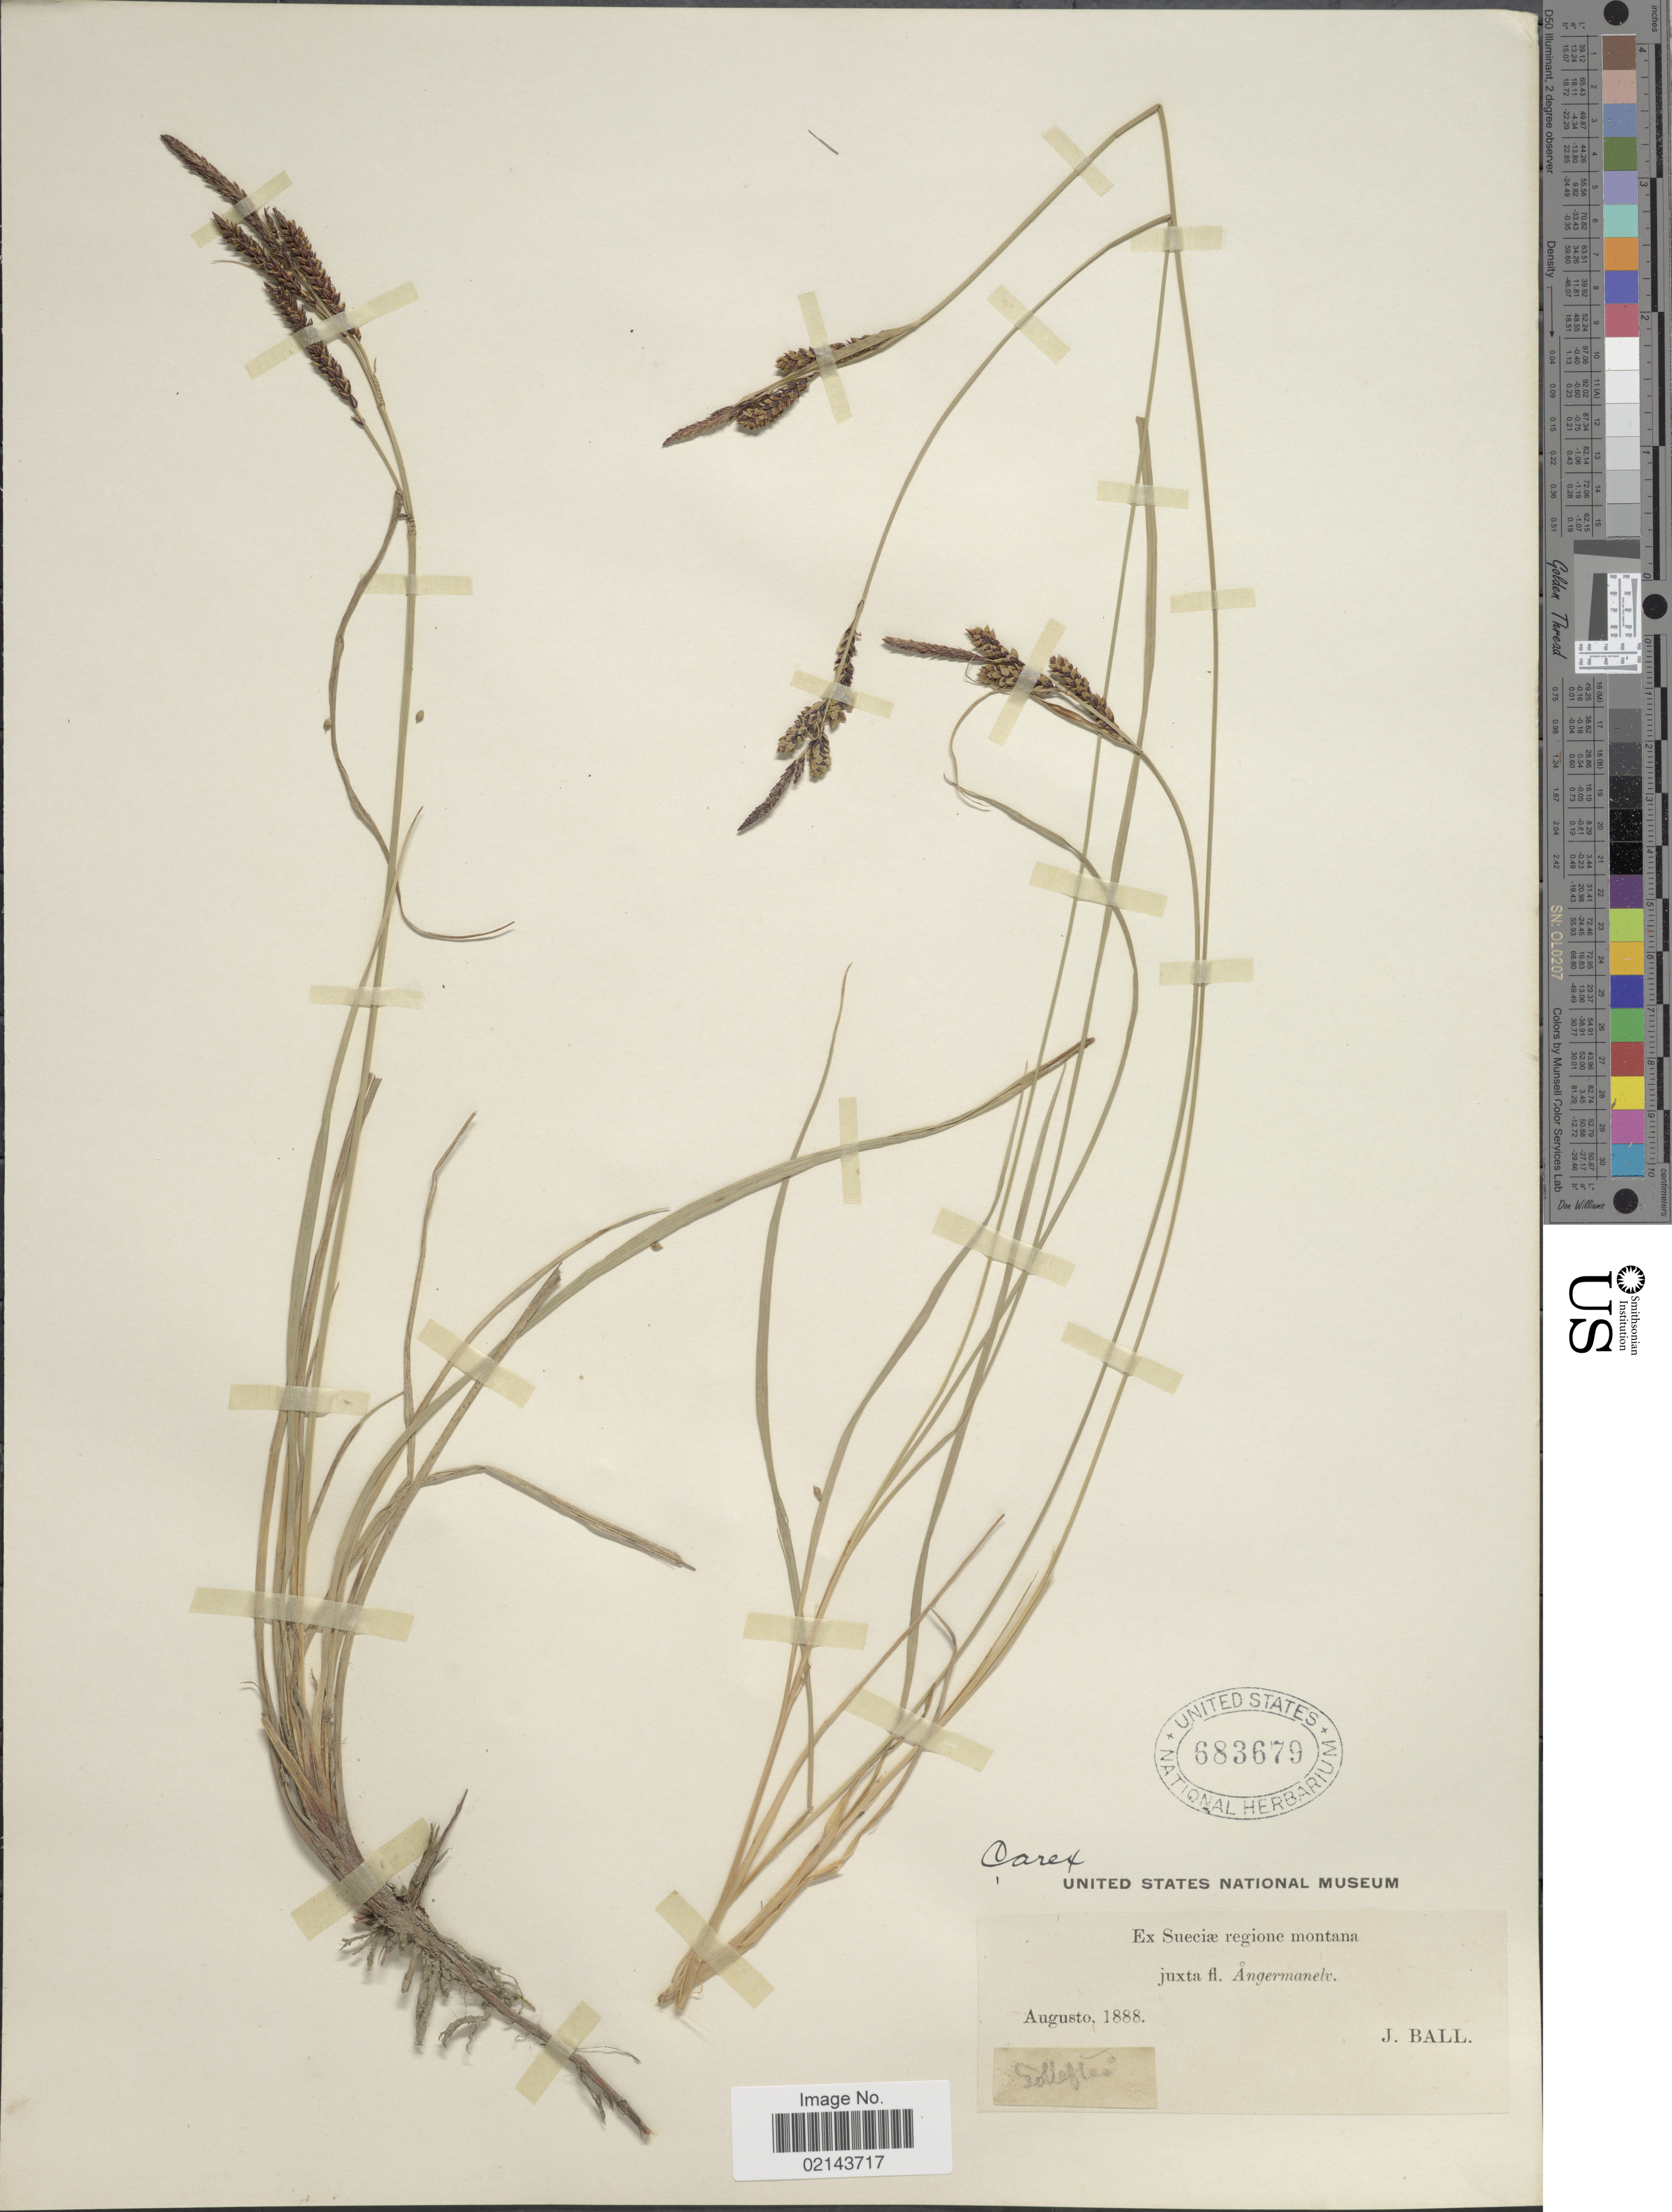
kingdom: Plantae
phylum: Tracheophyta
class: Liliopsida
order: Poales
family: Cyperaceae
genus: Carex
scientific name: Carex sp.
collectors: J. Ball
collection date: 1888-08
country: Sweden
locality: Sueciæ regione montana juxta fl. Angermanelv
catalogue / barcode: US 683679